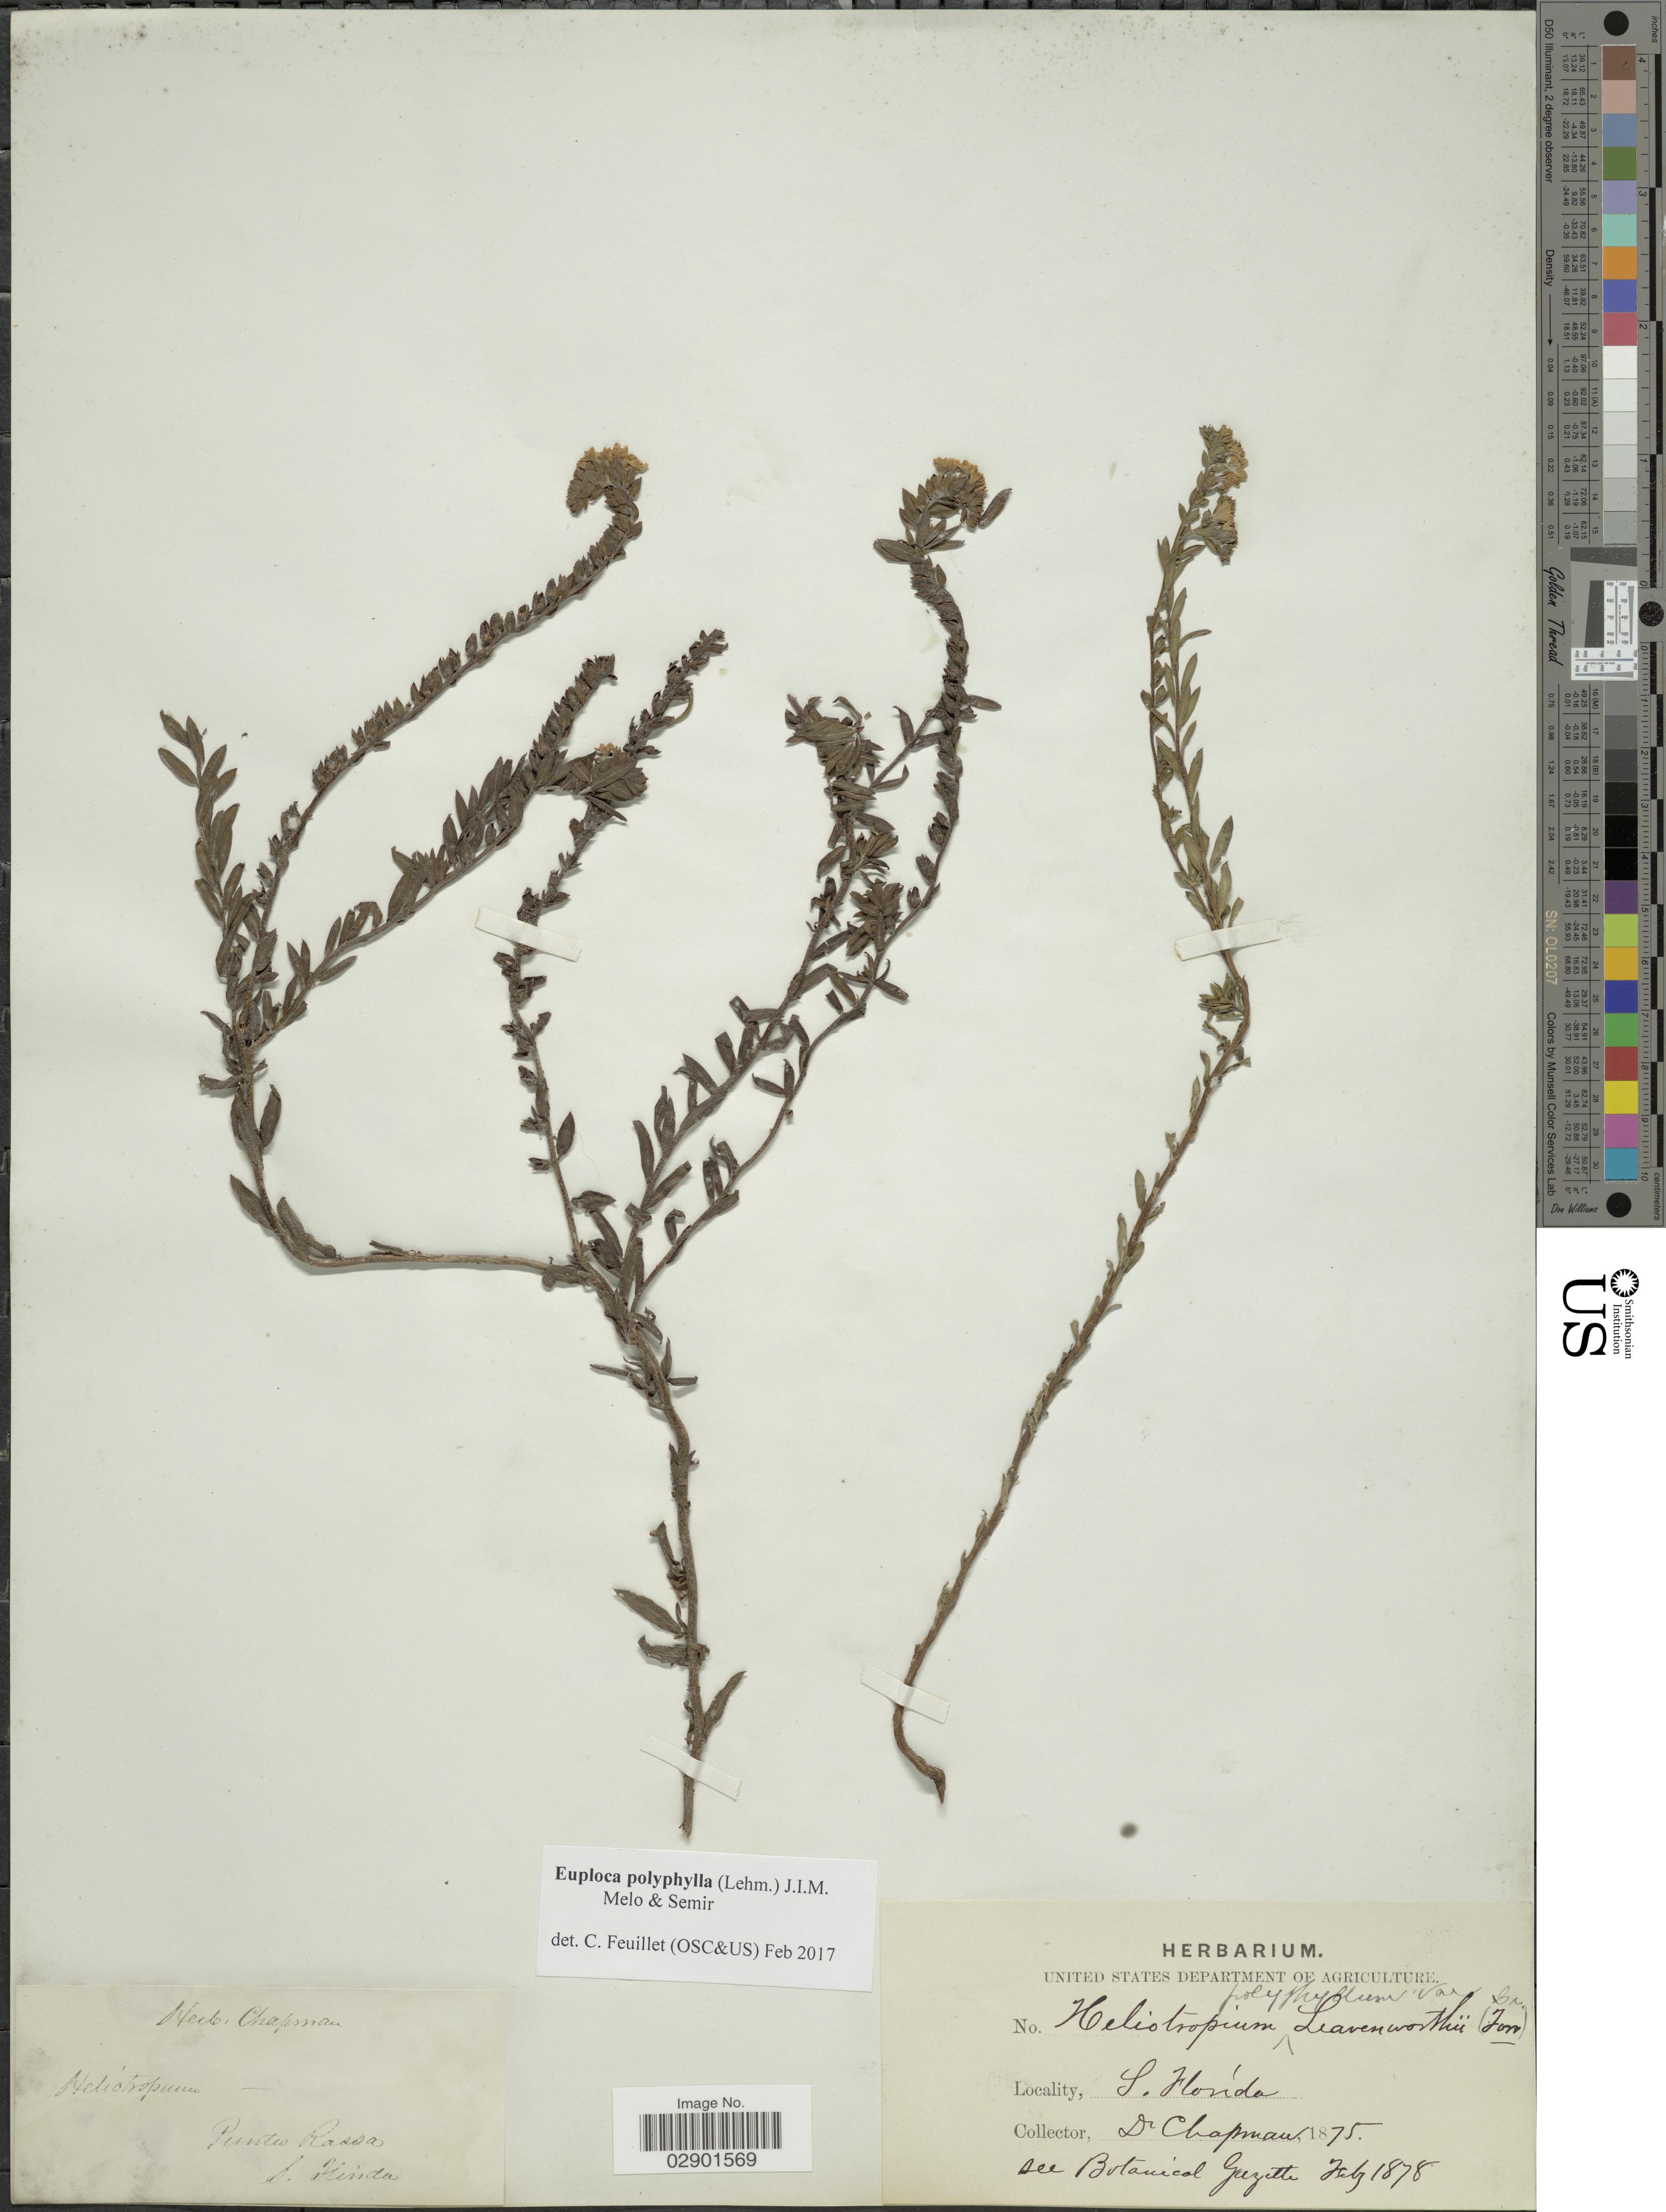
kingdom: Plantae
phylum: Tracheophyta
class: Magnoliopsida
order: Boraginales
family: Heliotropiaceae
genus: Euploca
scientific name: Euploca polyphylla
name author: (Lehm.) J.I.M. Melo & Semir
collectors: A. Chapman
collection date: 1875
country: United States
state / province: Florida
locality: S. Florida. Punto Rassa S. Florida.